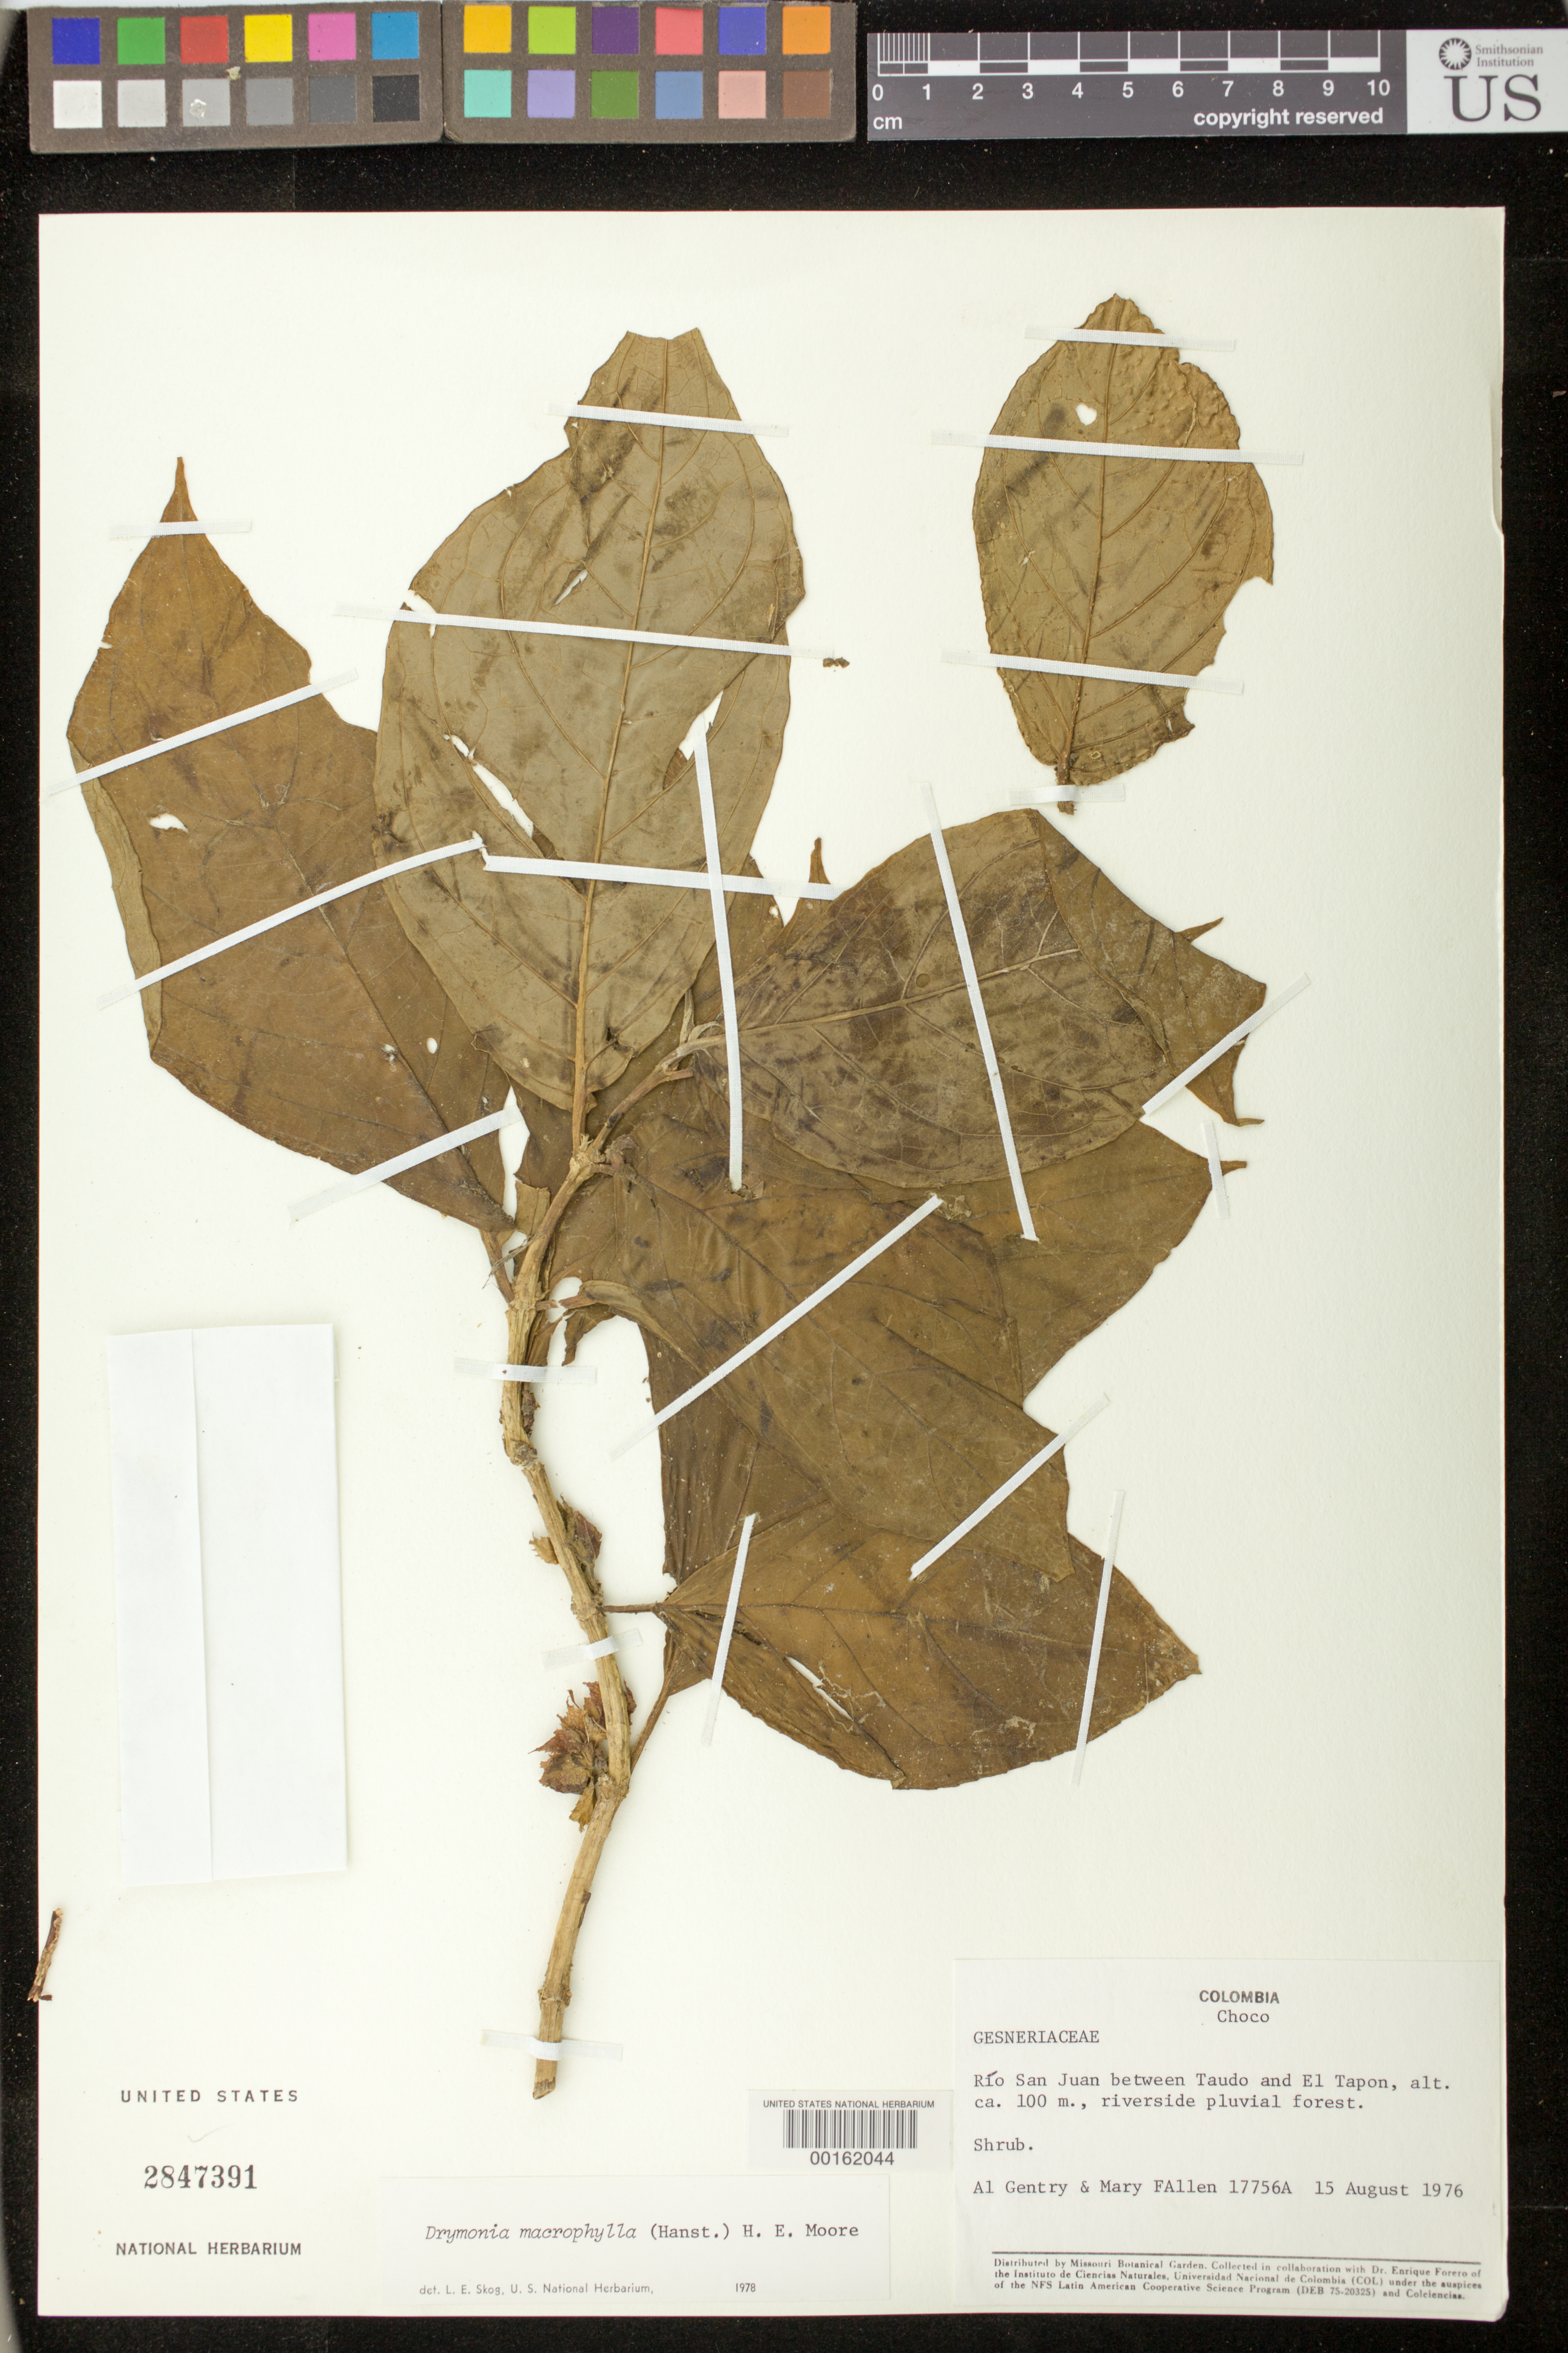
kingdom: Plantae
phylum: Tracheophyta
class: Magnoliopsida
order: Lamiales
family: Gesneriaceae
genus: Drymonia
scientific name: Drymonia macrophylla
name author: (Oerst.) H.E. Moore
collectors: A. H. Gentry & M. Fallen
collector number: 17756 A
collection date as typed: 15 Aug 1976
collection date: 1976-08-15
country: Colombia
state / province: Chocó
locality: Rio San Juan between Taudo and El Tapon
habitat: Riverside pluvial forest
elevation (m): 100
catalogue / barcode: US 2847391